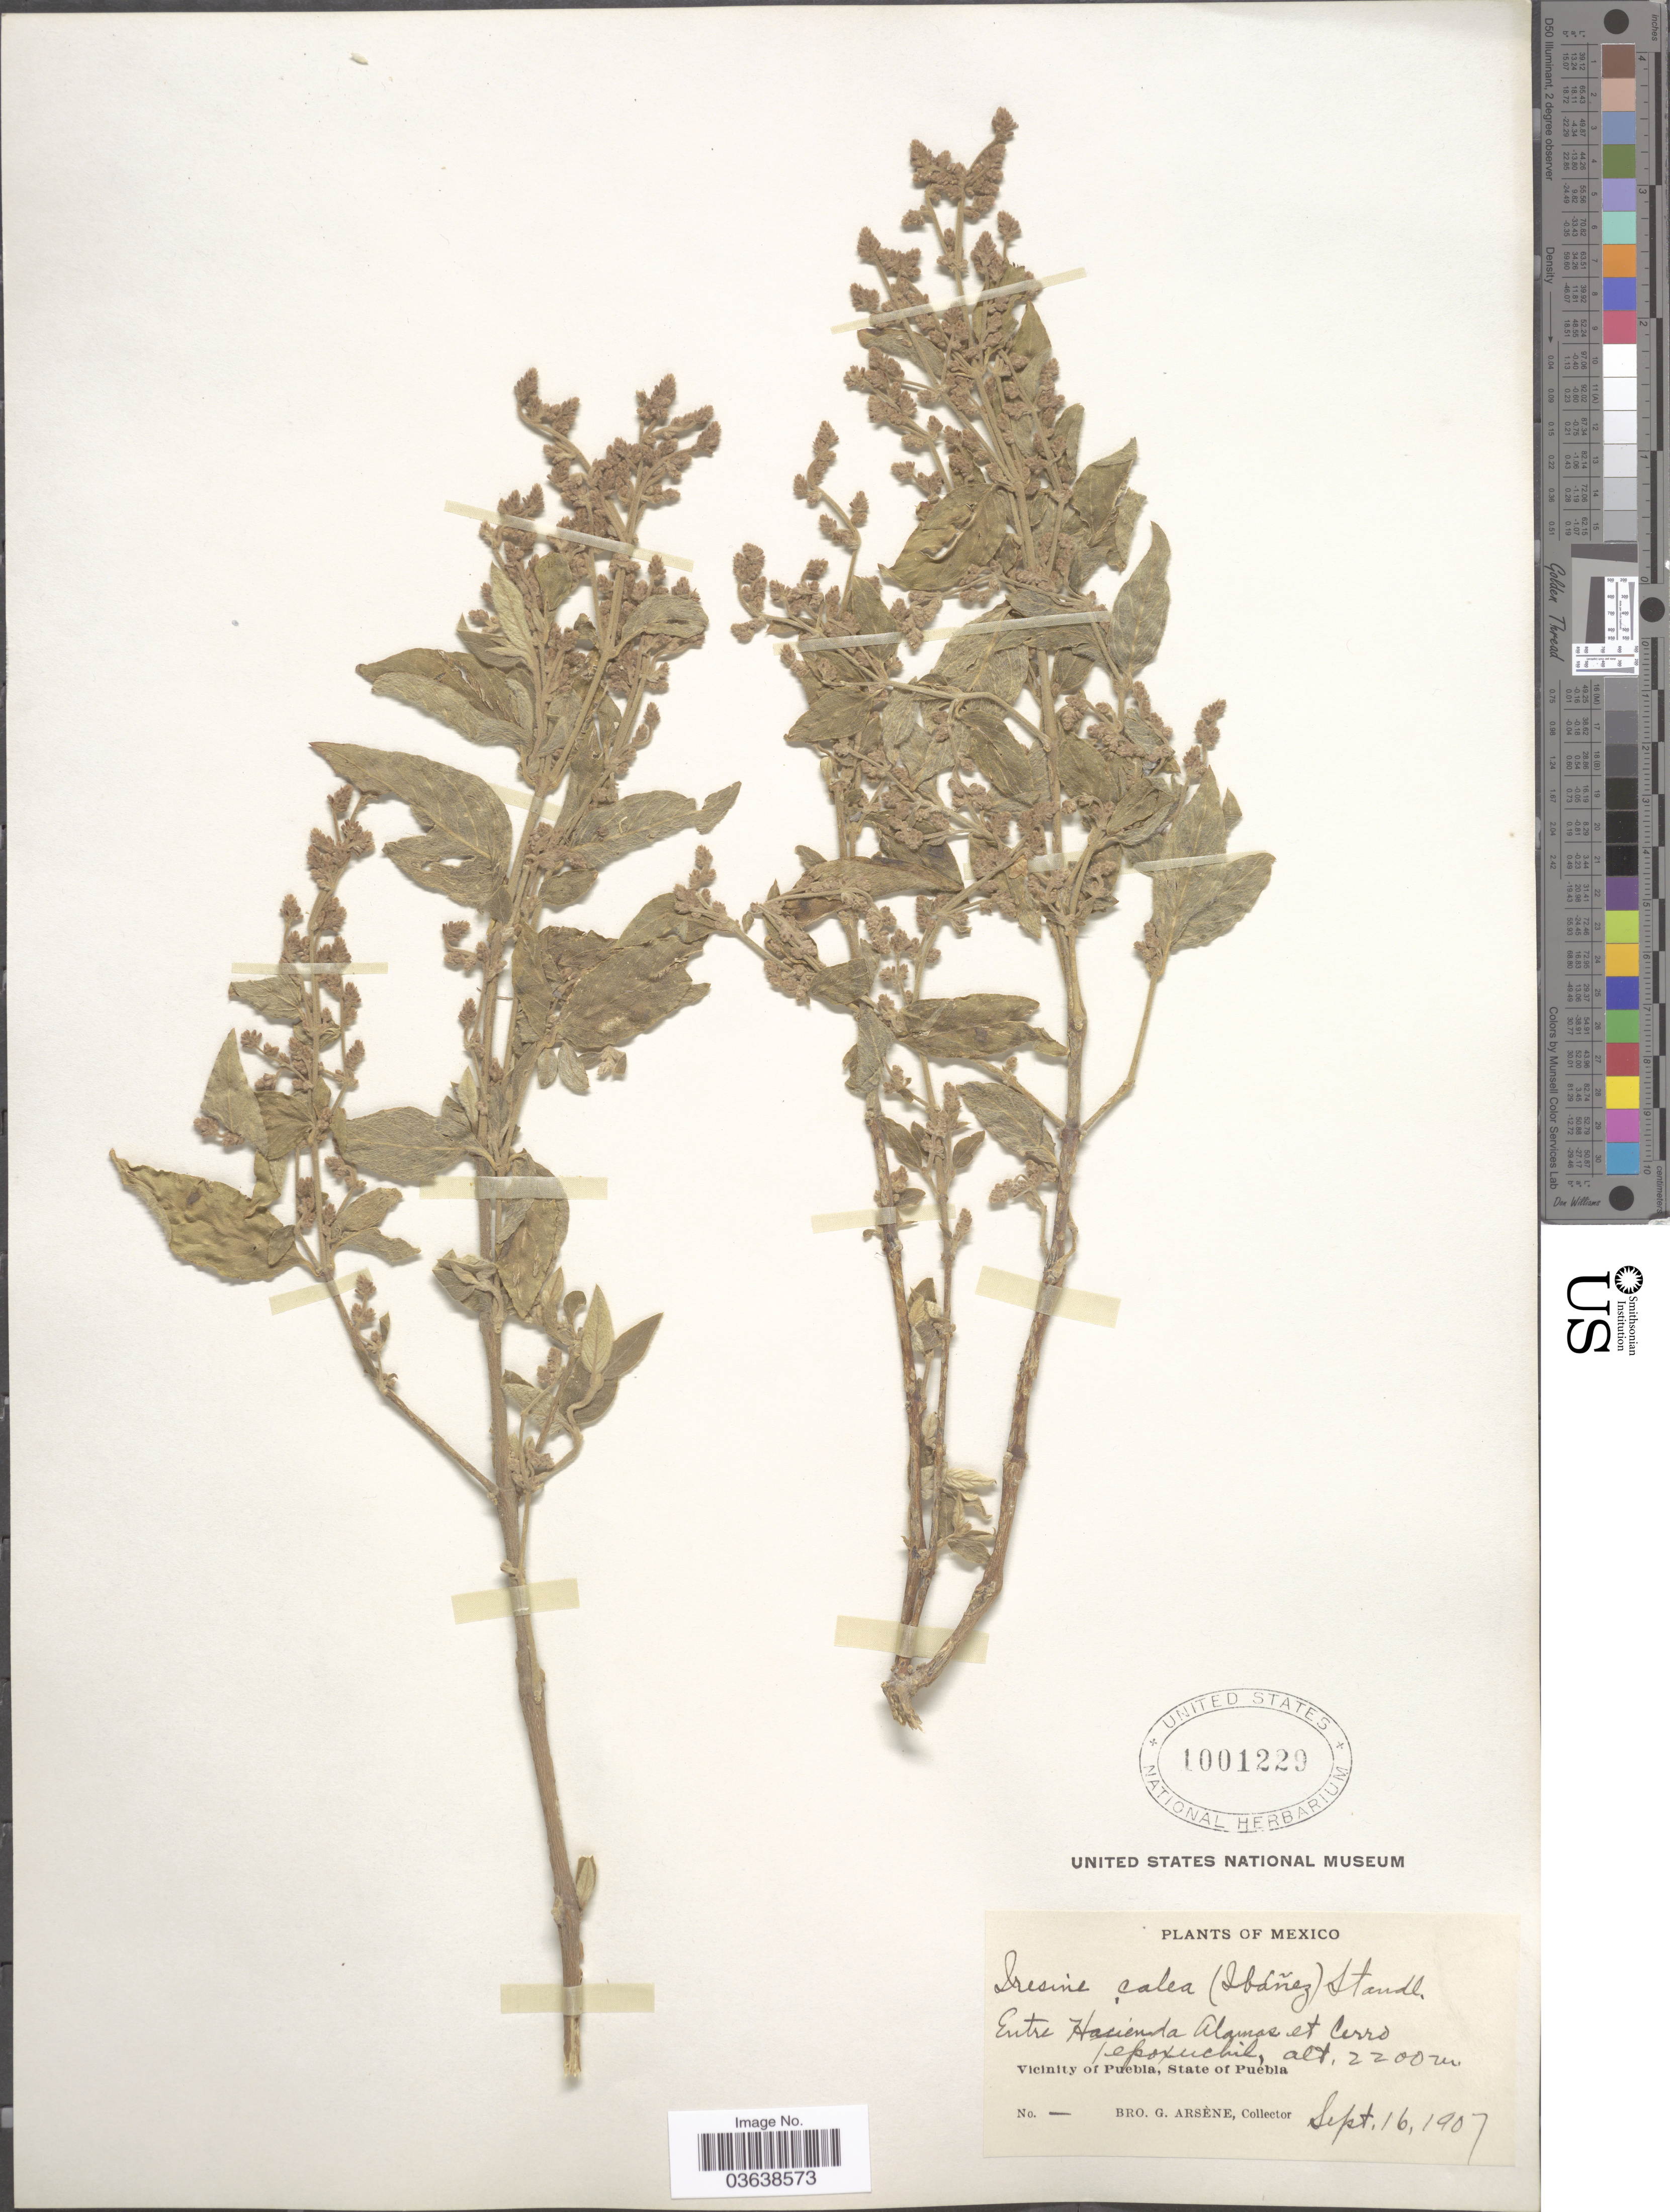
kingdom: Plantae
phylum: Tracheophyta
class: Magnoliopsida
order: Caryophyllales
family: Amaranthaceae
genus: Iresine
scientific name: Iresine calea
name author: (Ibáñez) Standl.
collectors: Bro. G. Arsène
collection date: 1907-09-16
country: Mexico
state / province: Puebla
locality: Entre Hacienda Alamas et Cerro (epoxuchil. Vicinity of Puebla.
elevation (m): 2200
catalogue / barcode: US 1001229